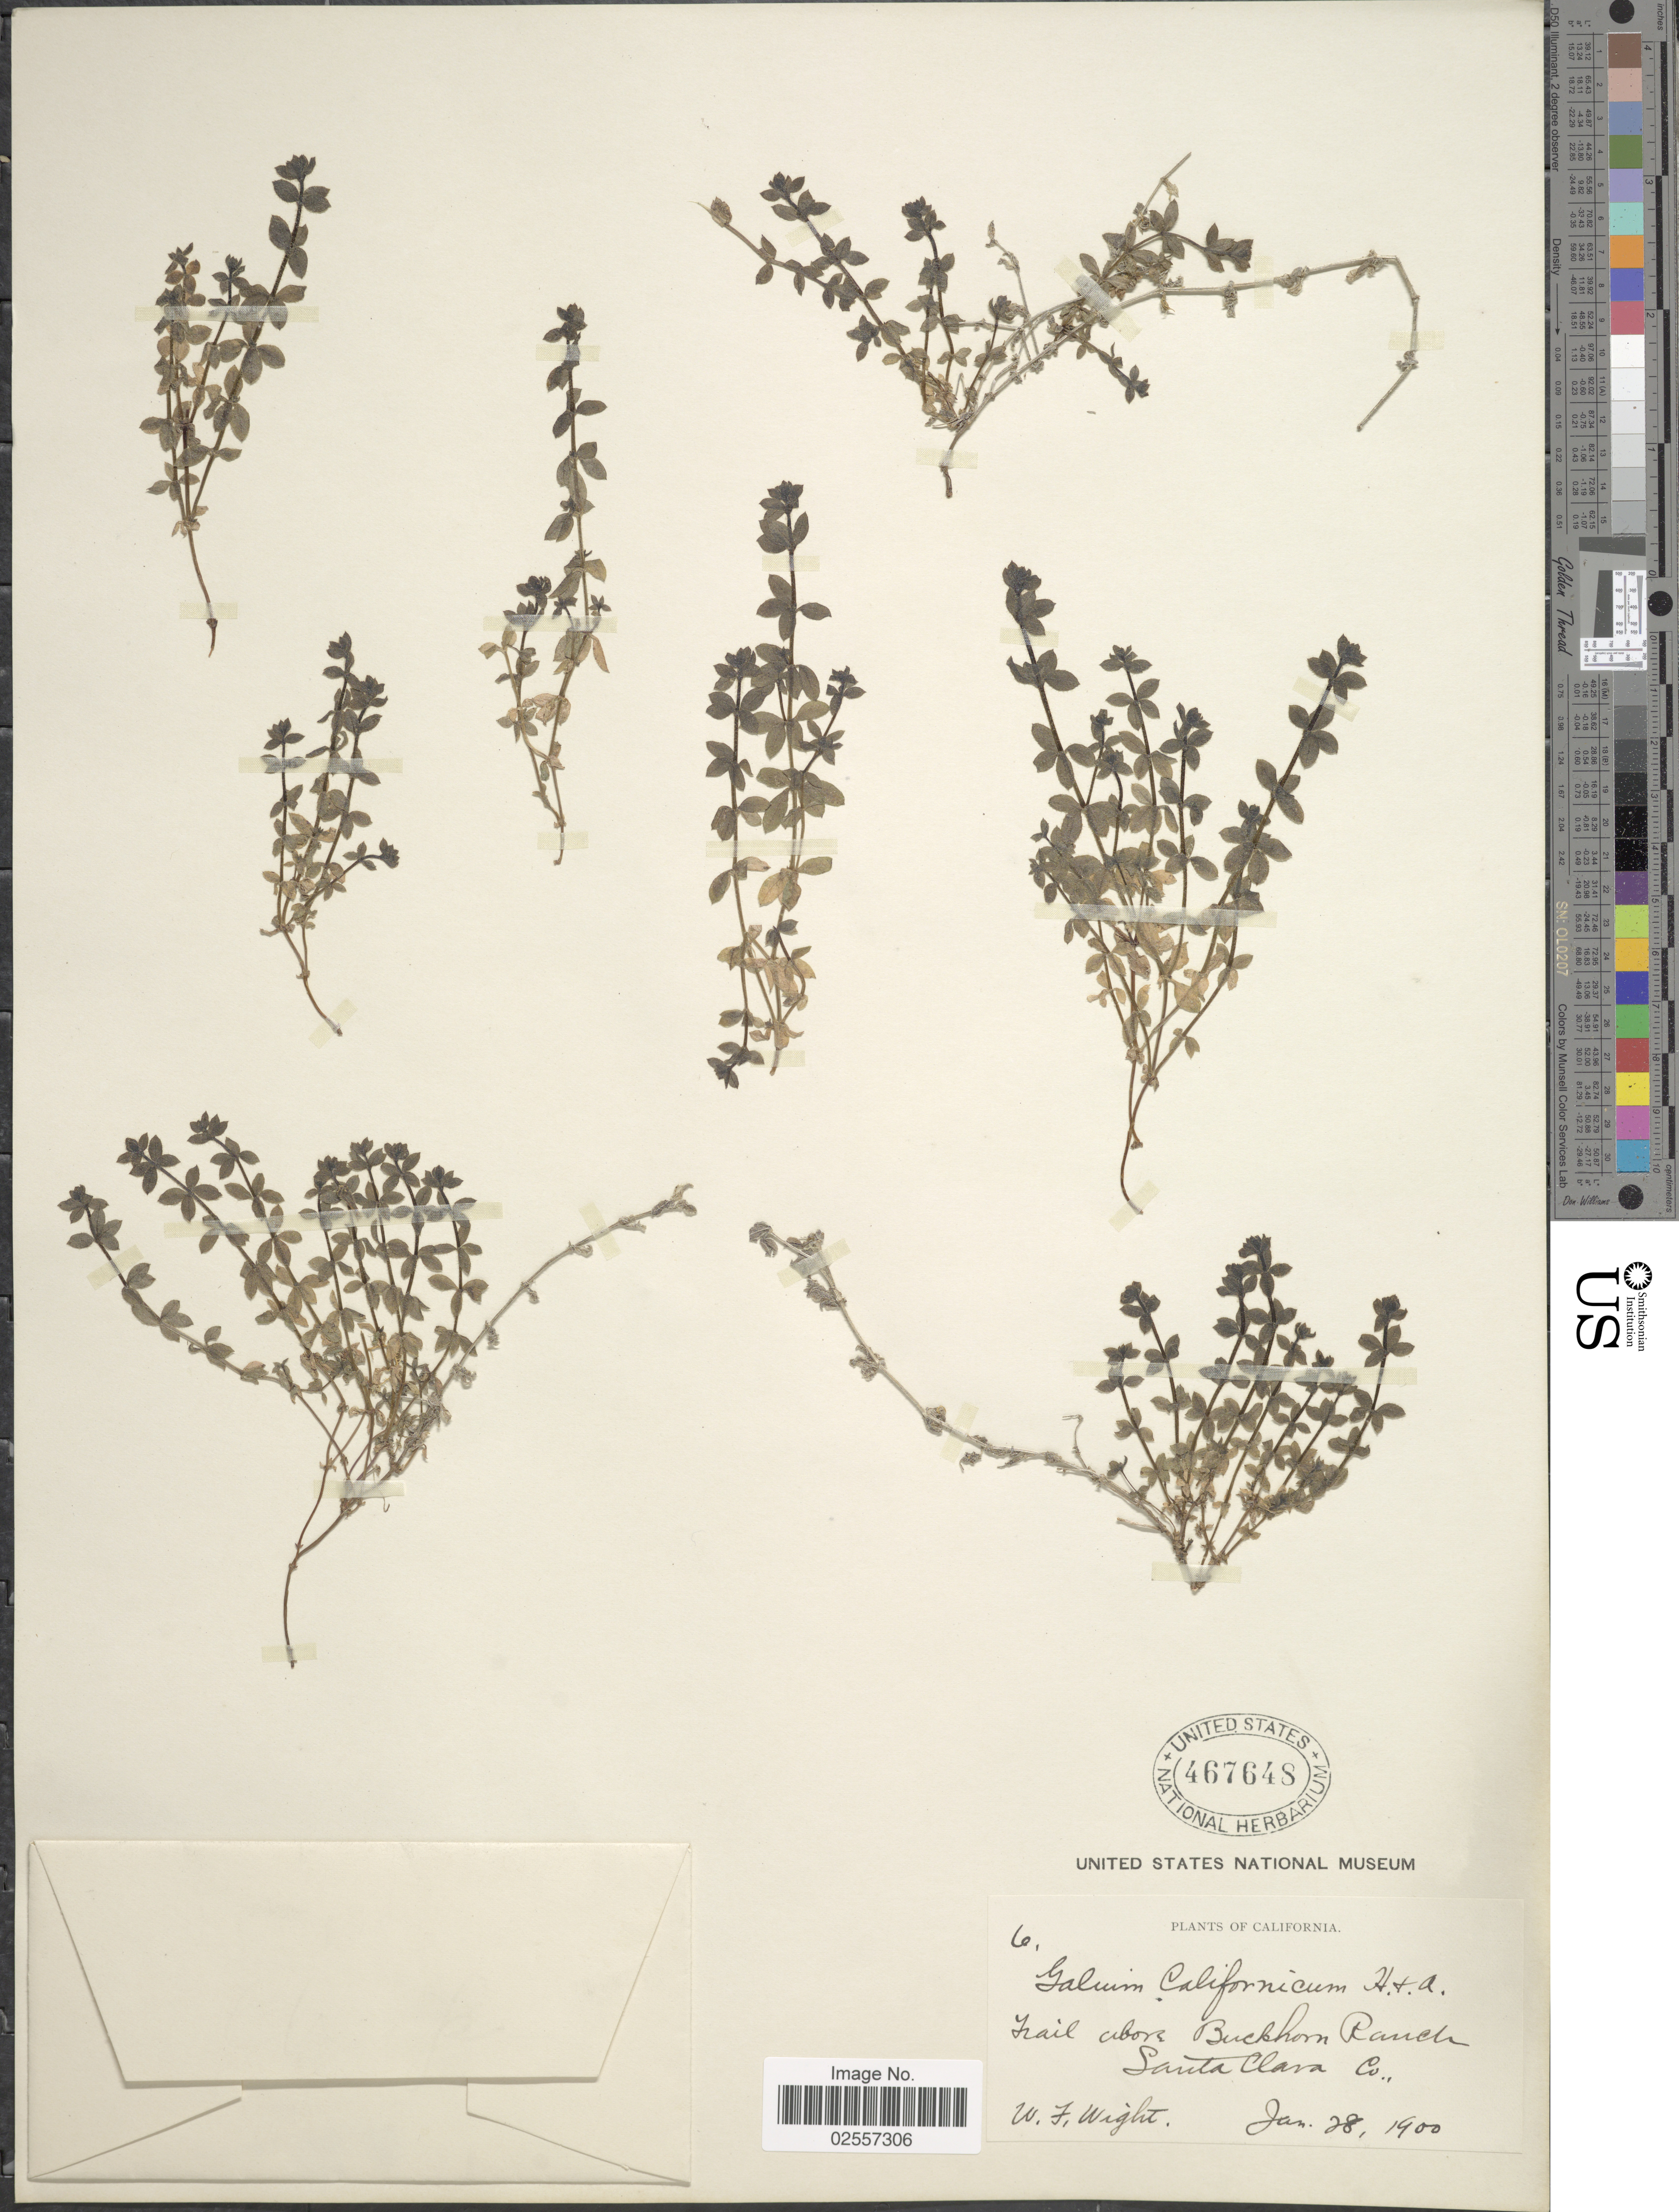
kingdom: Plantae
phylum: Tracheophyta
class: Magnoliopsida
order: Gentianales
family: Rubiaceae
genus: Galium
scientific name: Galium californicum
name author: Hook. & Arn.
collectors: W. Wight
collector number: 6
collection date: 1900-01-28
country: United States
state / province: California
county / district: Santa Clara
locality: Trail above Buckhorn Ranch Santa Clara Co.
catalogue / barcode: US 467648